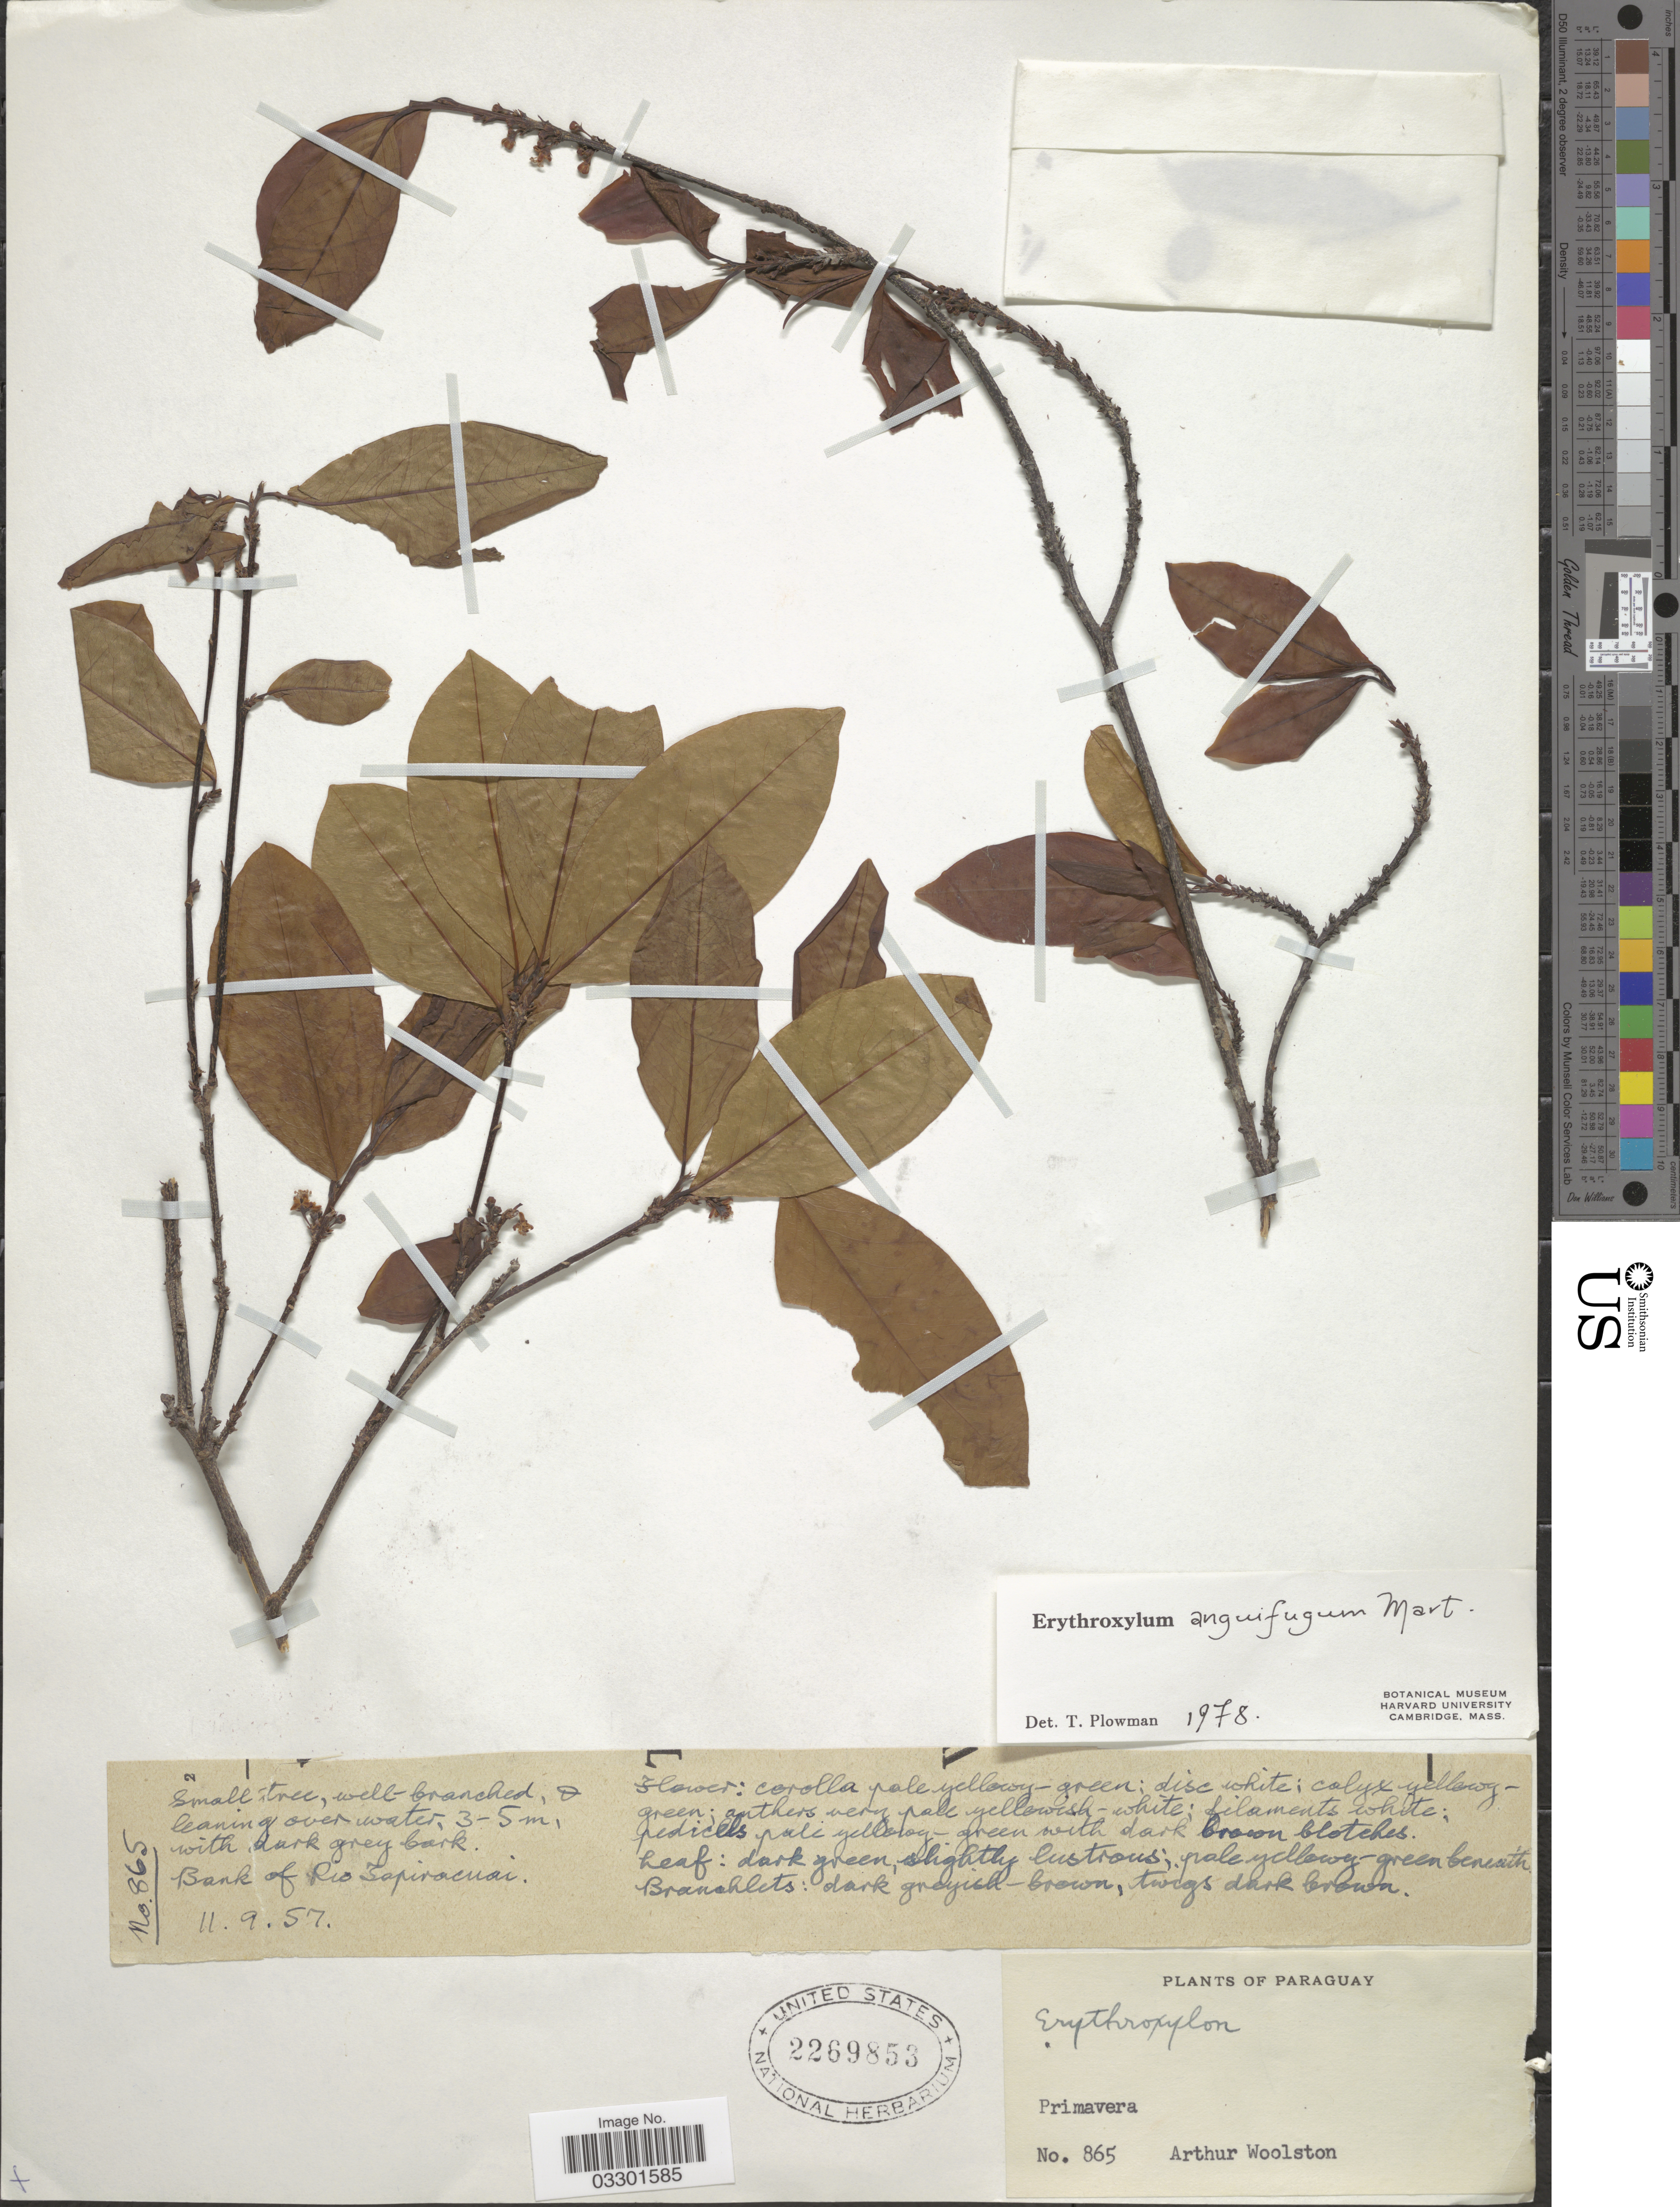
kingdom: Plantae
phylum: Tracheophyta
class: Magnoliopsida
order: Malpighiales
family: Erythroxylaceae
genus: Erythroxylum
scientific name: Erythroxylum anguifugum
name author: Mart.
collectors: A. L. Woolston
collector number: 865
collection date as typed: Transcribed d/m/y: 11/9/57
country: Paraguay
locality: Bank of Rio Tapiracuai. Primavera.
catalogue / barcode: US 2269853